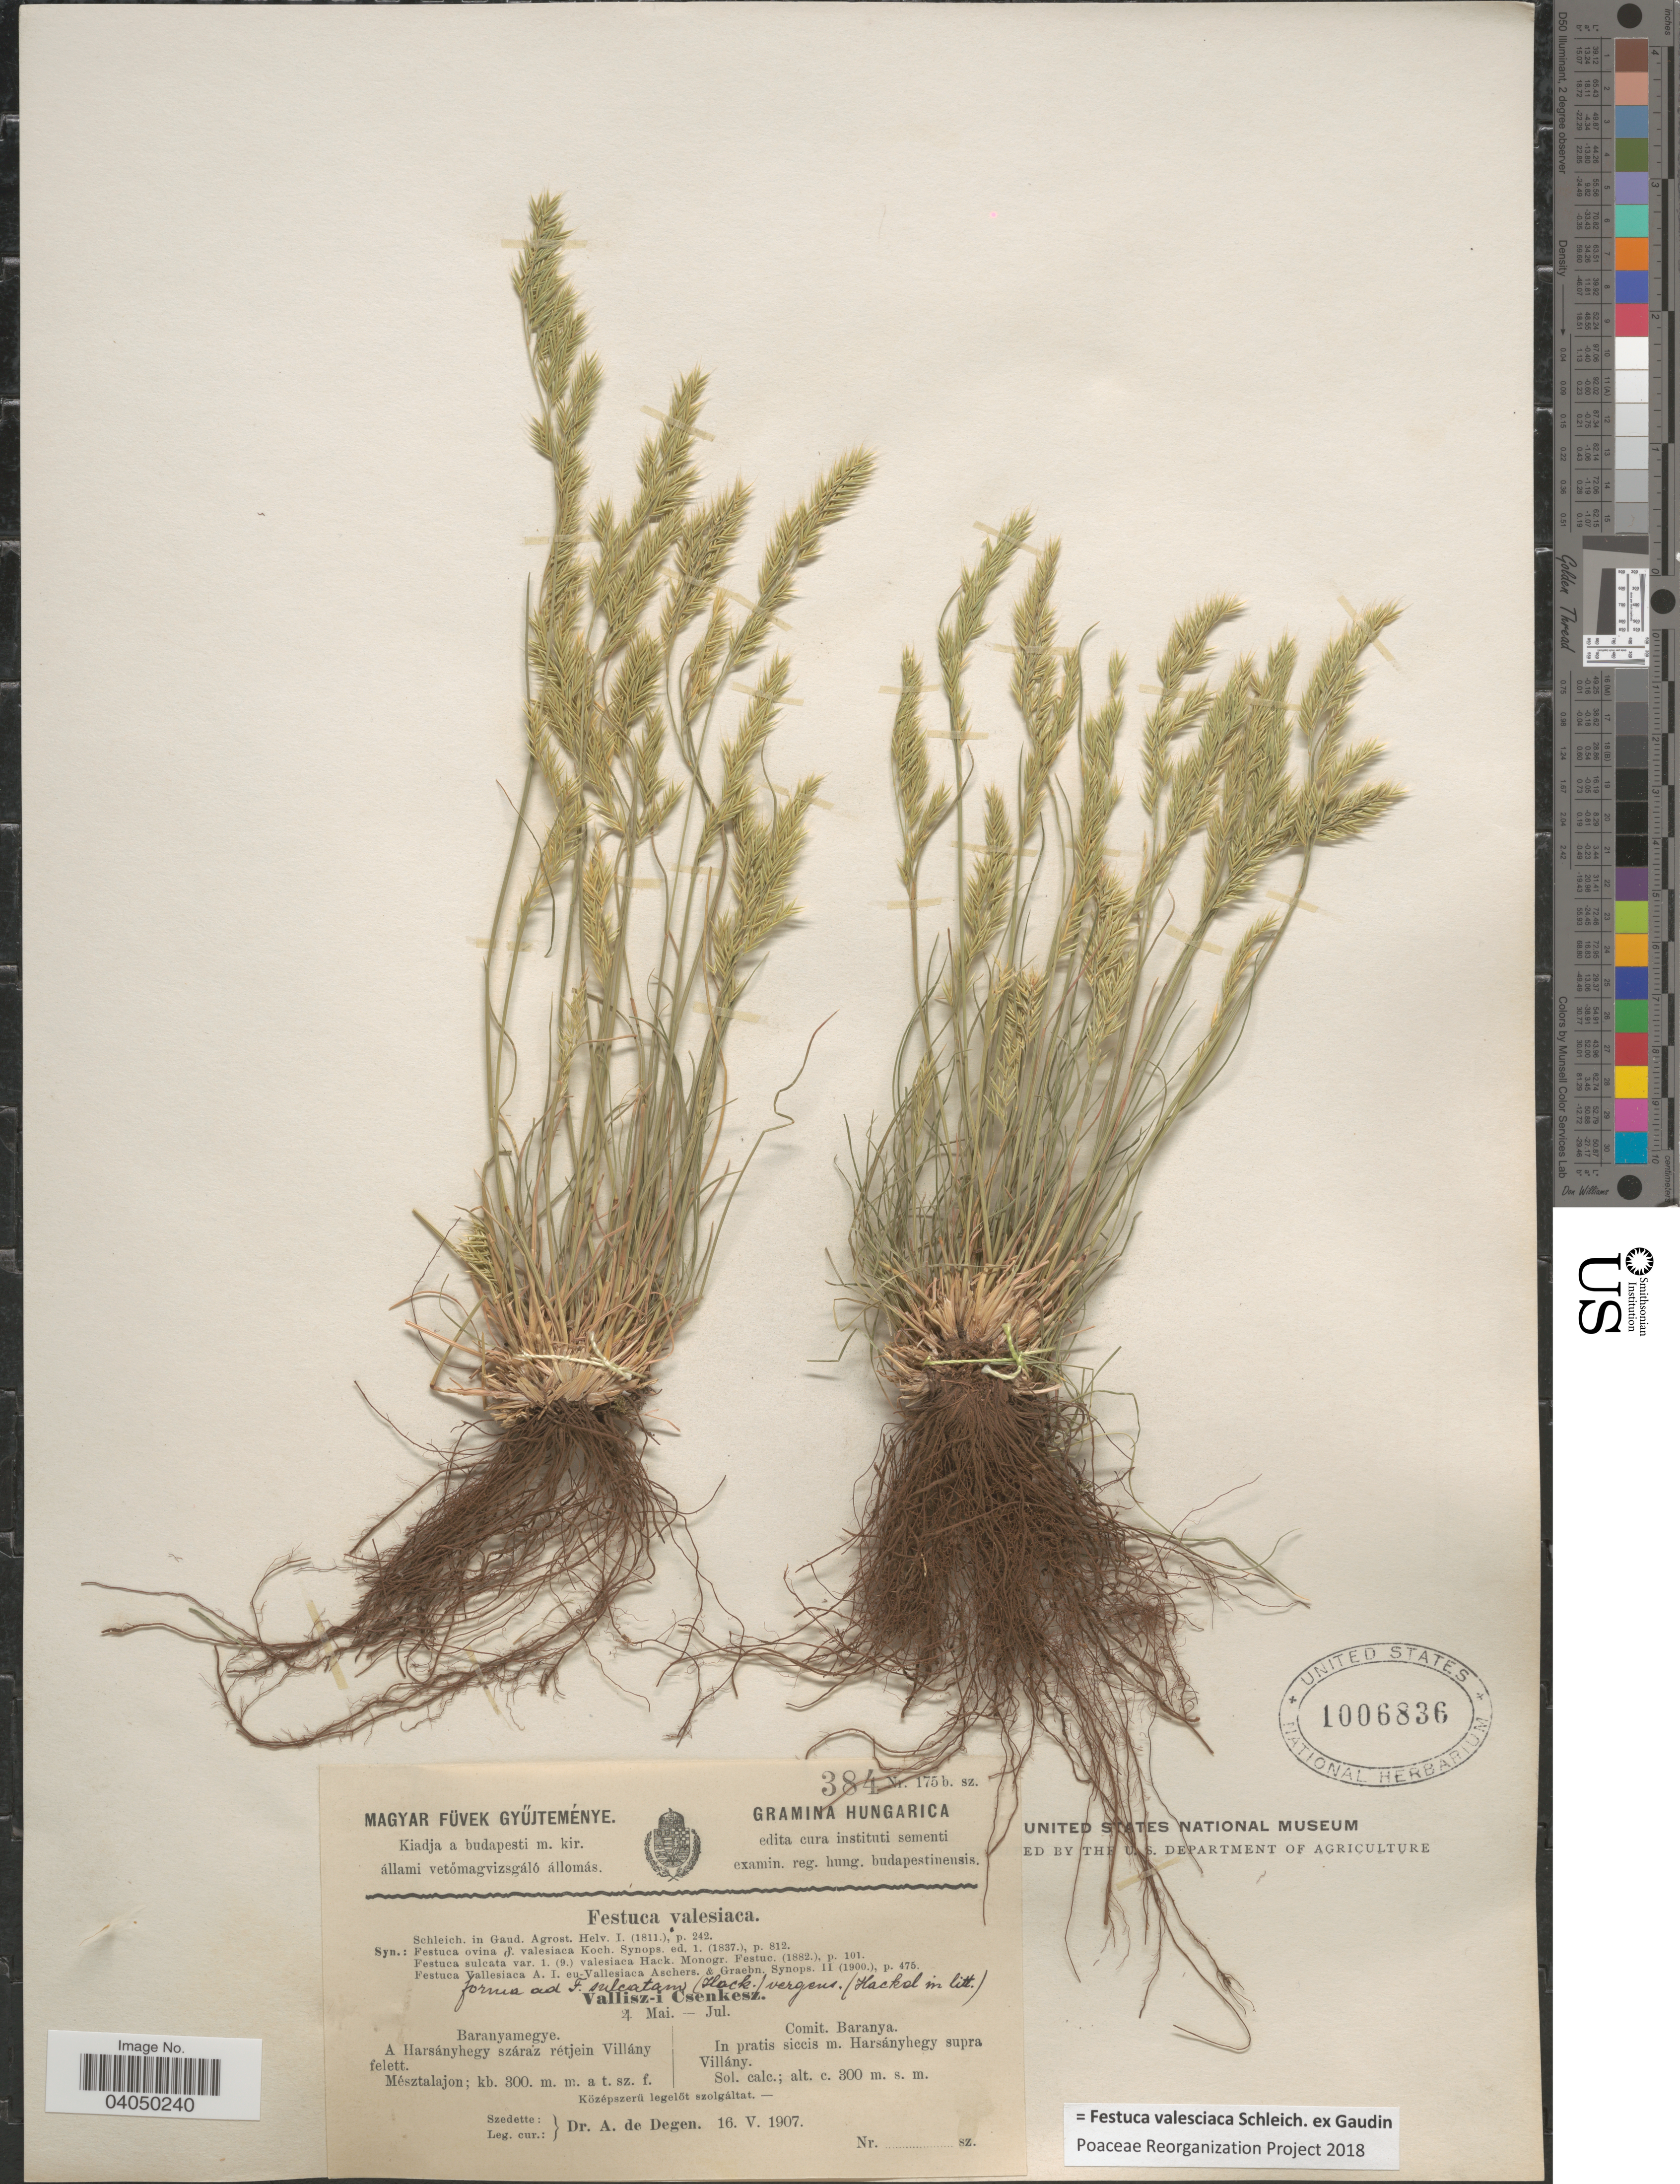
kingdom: Plantae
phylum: Tracheophyta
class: Liliopsida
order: Poales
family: Poaceae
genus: Festuca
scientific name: Festuca valesiaca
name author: Schleich. ex Gaudin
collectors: A. Degen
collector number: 175b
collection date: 1907-05-16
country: Hungary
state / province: Baranya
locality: Comit. Baranya. In pratis siccis m. Harsányhegy supra Villány.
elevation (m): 300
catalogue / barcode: US 1006836